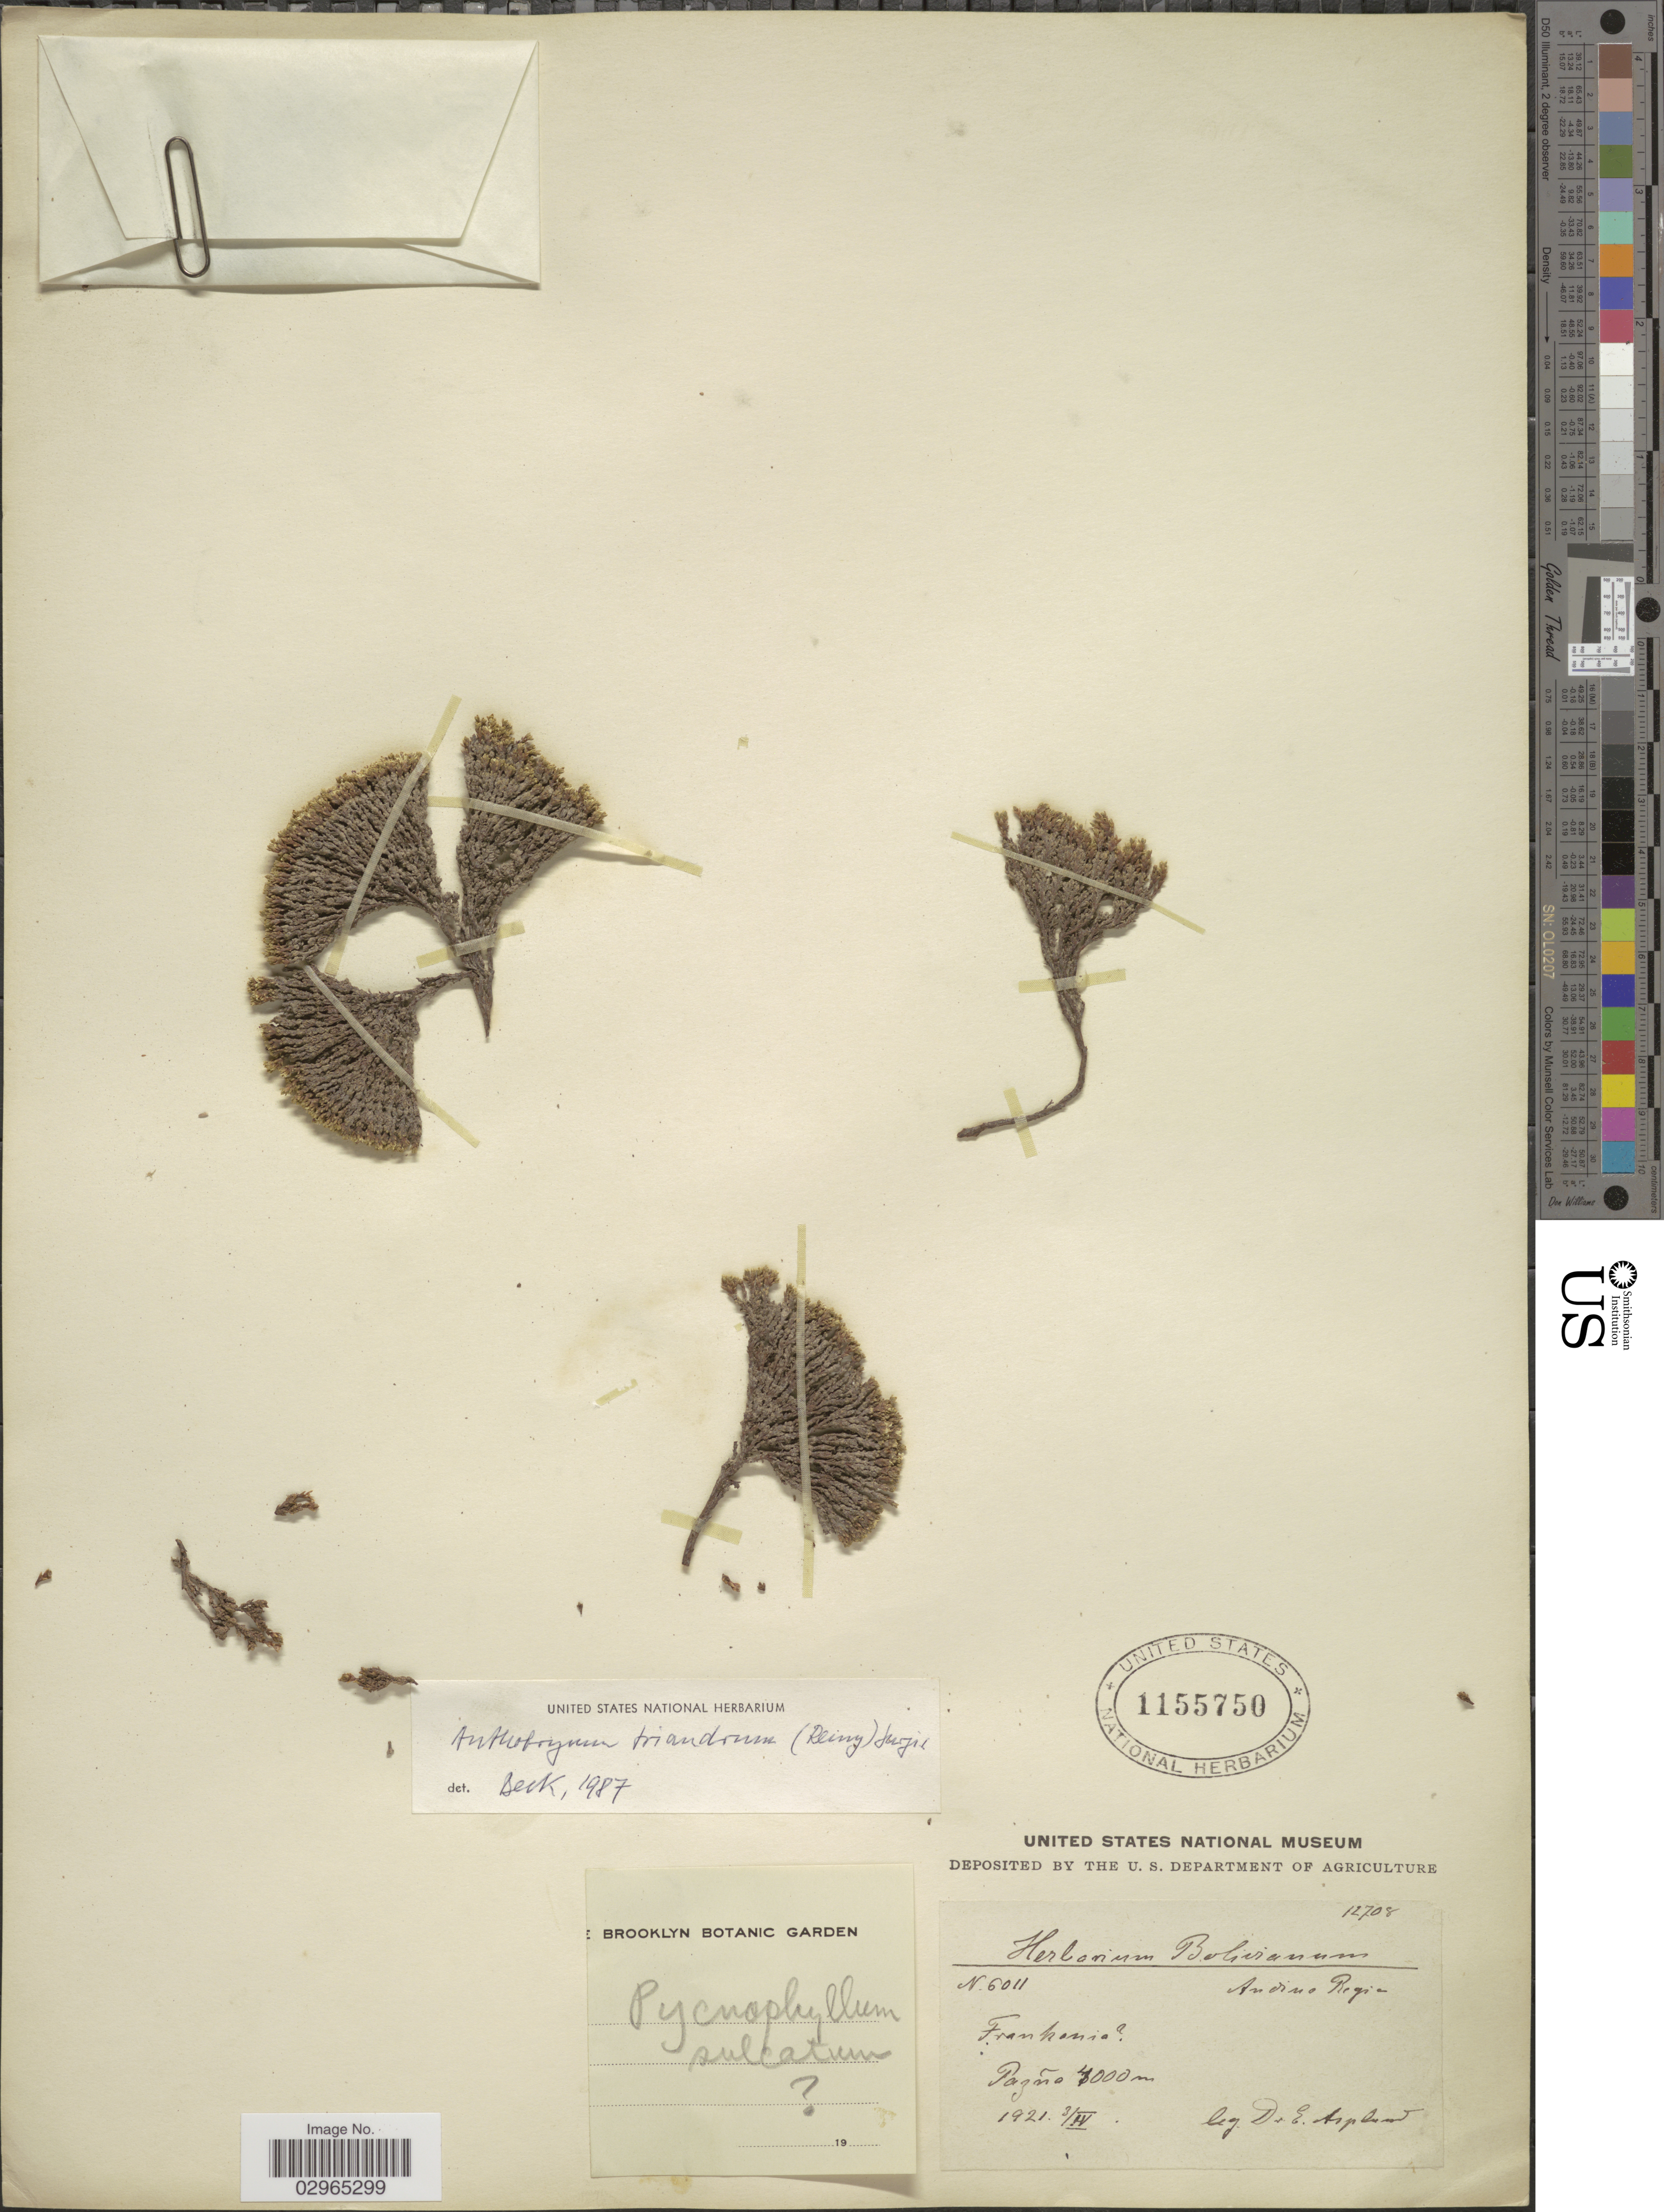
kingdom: Plantae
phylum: Tracheophyta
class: Magnoliopsida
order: Caryophyllales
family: Frankeniaceae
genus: Anthobryum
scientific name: Anthobryum triandrum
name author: (J. Rémy) Surgis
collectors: E. Asplund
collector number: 6011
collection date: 1921-04-03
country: Bolivia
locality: Andina Region. Pazña.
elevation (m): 4000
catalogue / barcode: US 1155750